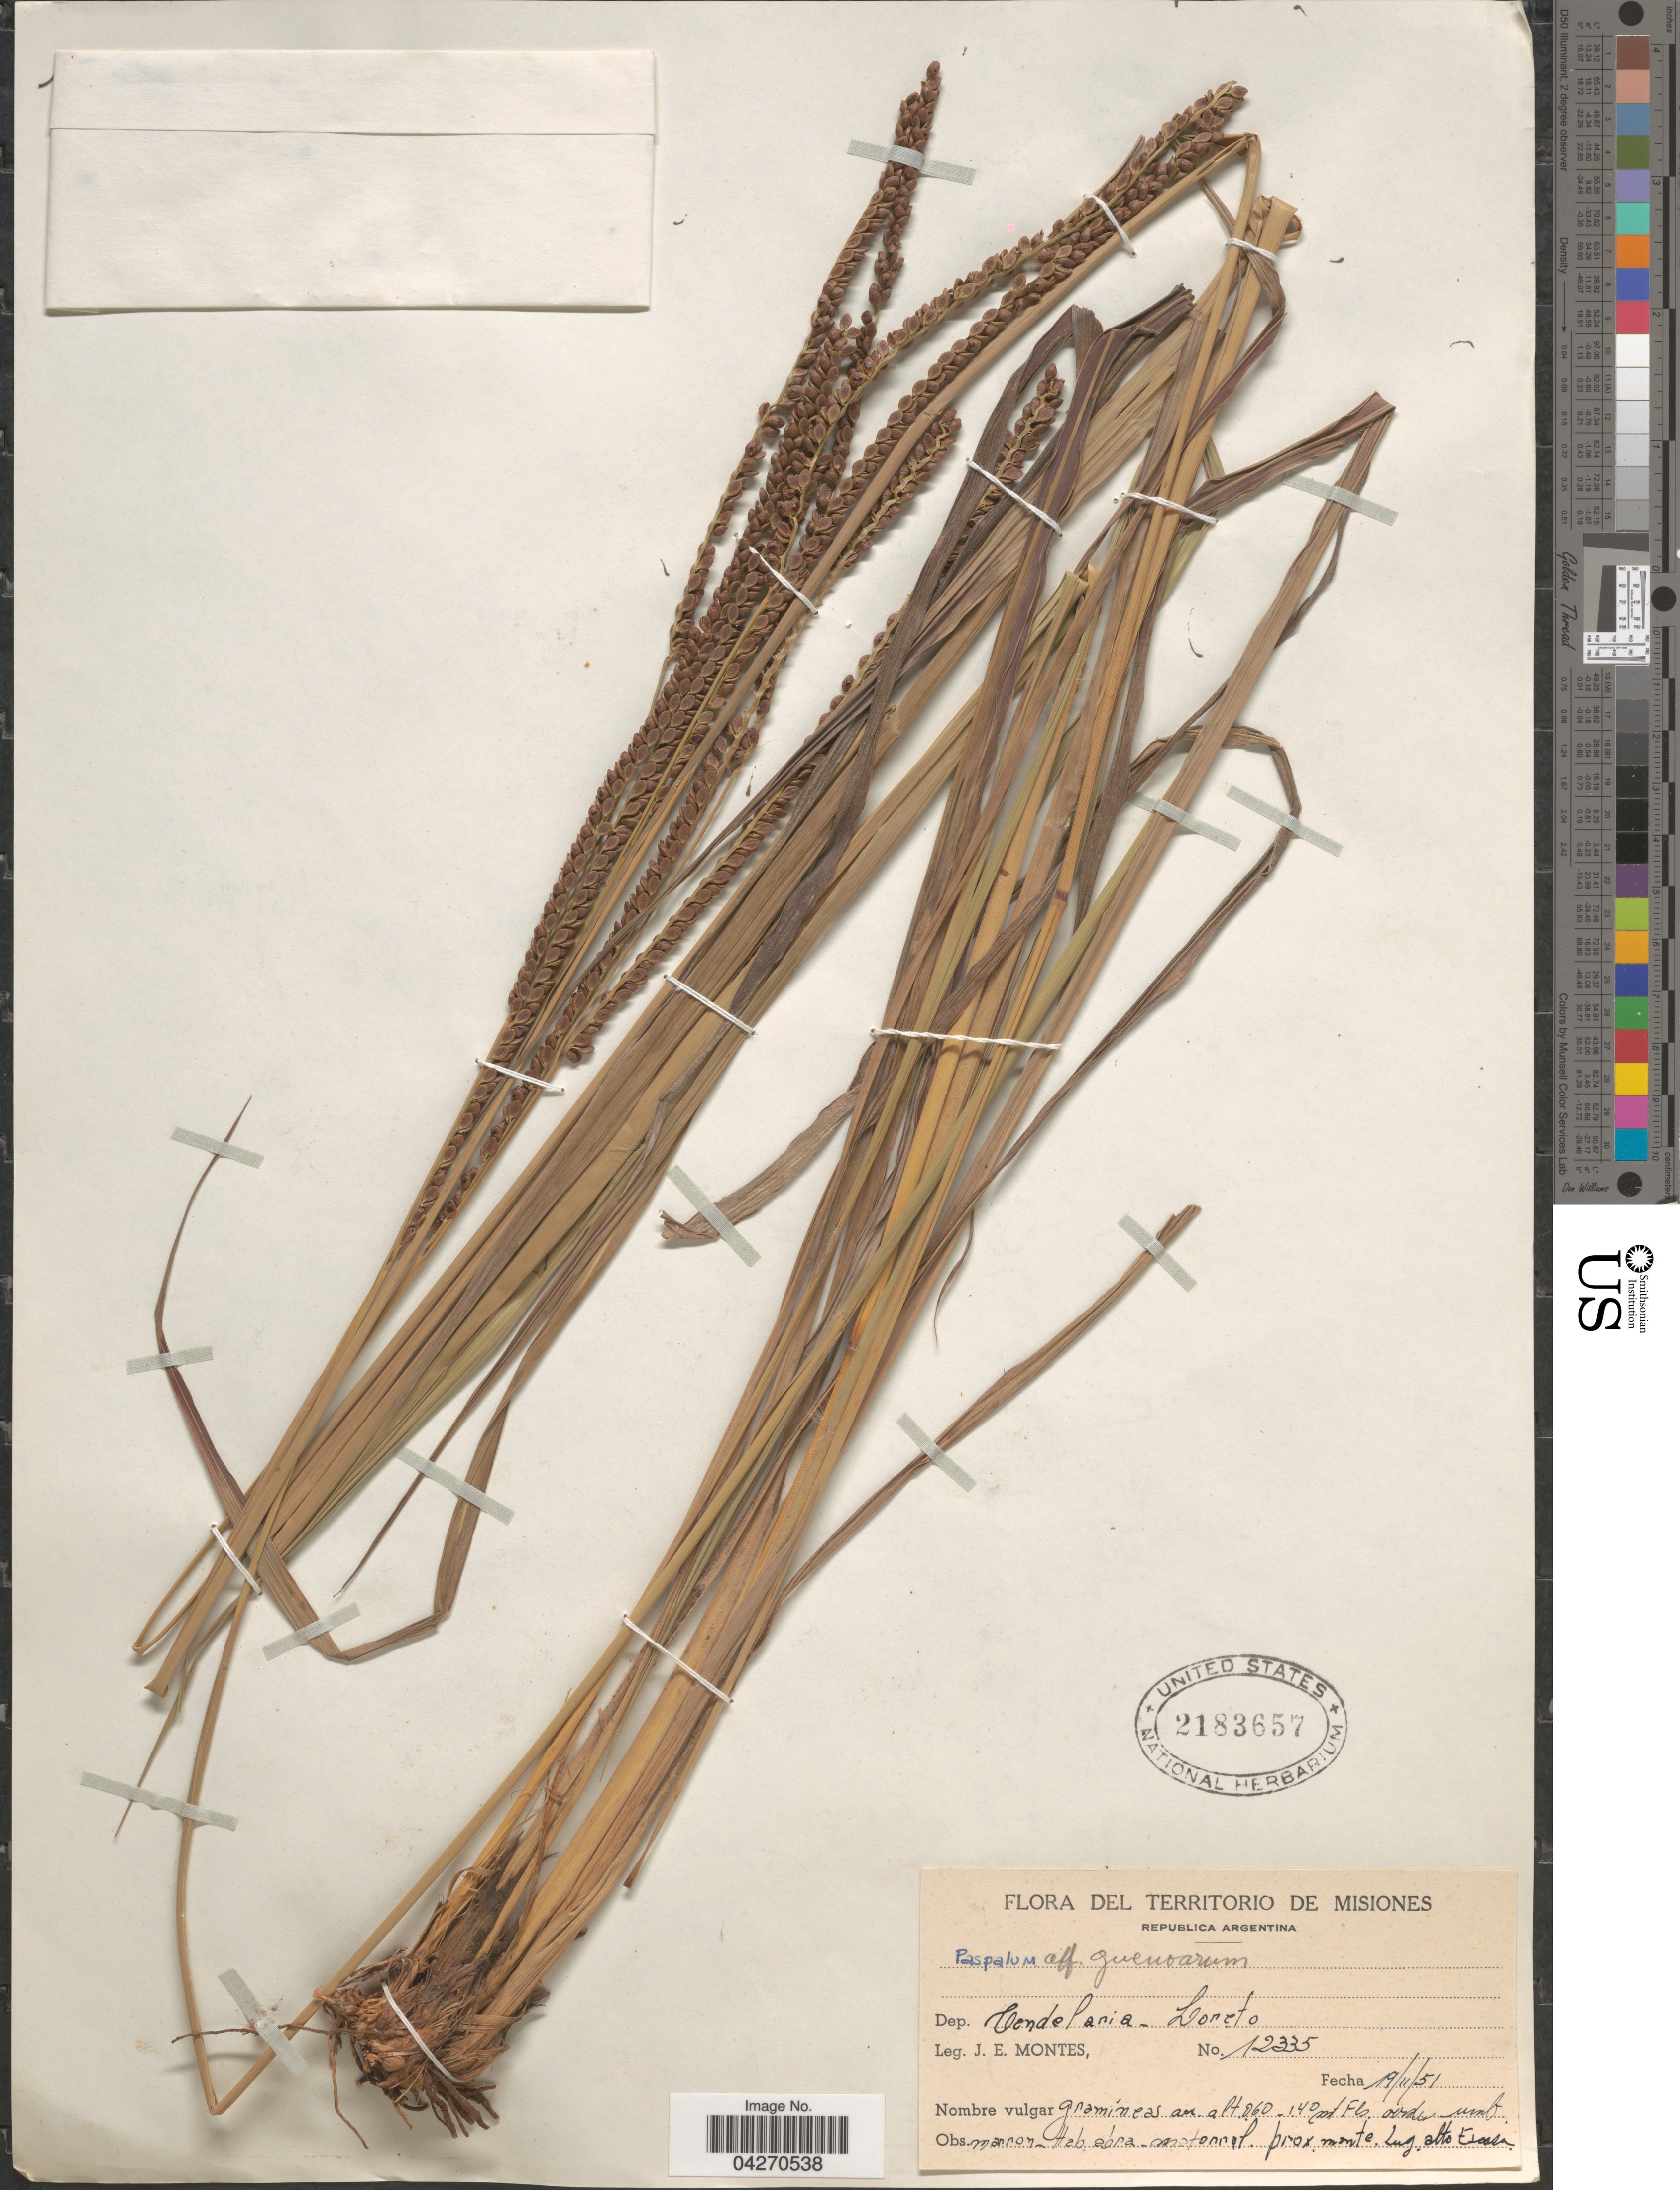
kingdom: Plantae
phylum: Tracheophyta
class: Liliopsida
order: Poales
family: Poaceae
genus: Paspalum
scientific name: Paspalum guenoarum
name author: Arechav.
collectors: J. E. Montes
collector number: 12335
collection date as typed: Transcribed d/m/y: 19/11/51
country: Argentina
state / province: Misiones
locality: Territorio de Misiones. Dep. Candelaria - Loreto.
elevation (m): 60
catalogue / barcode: US 2183657